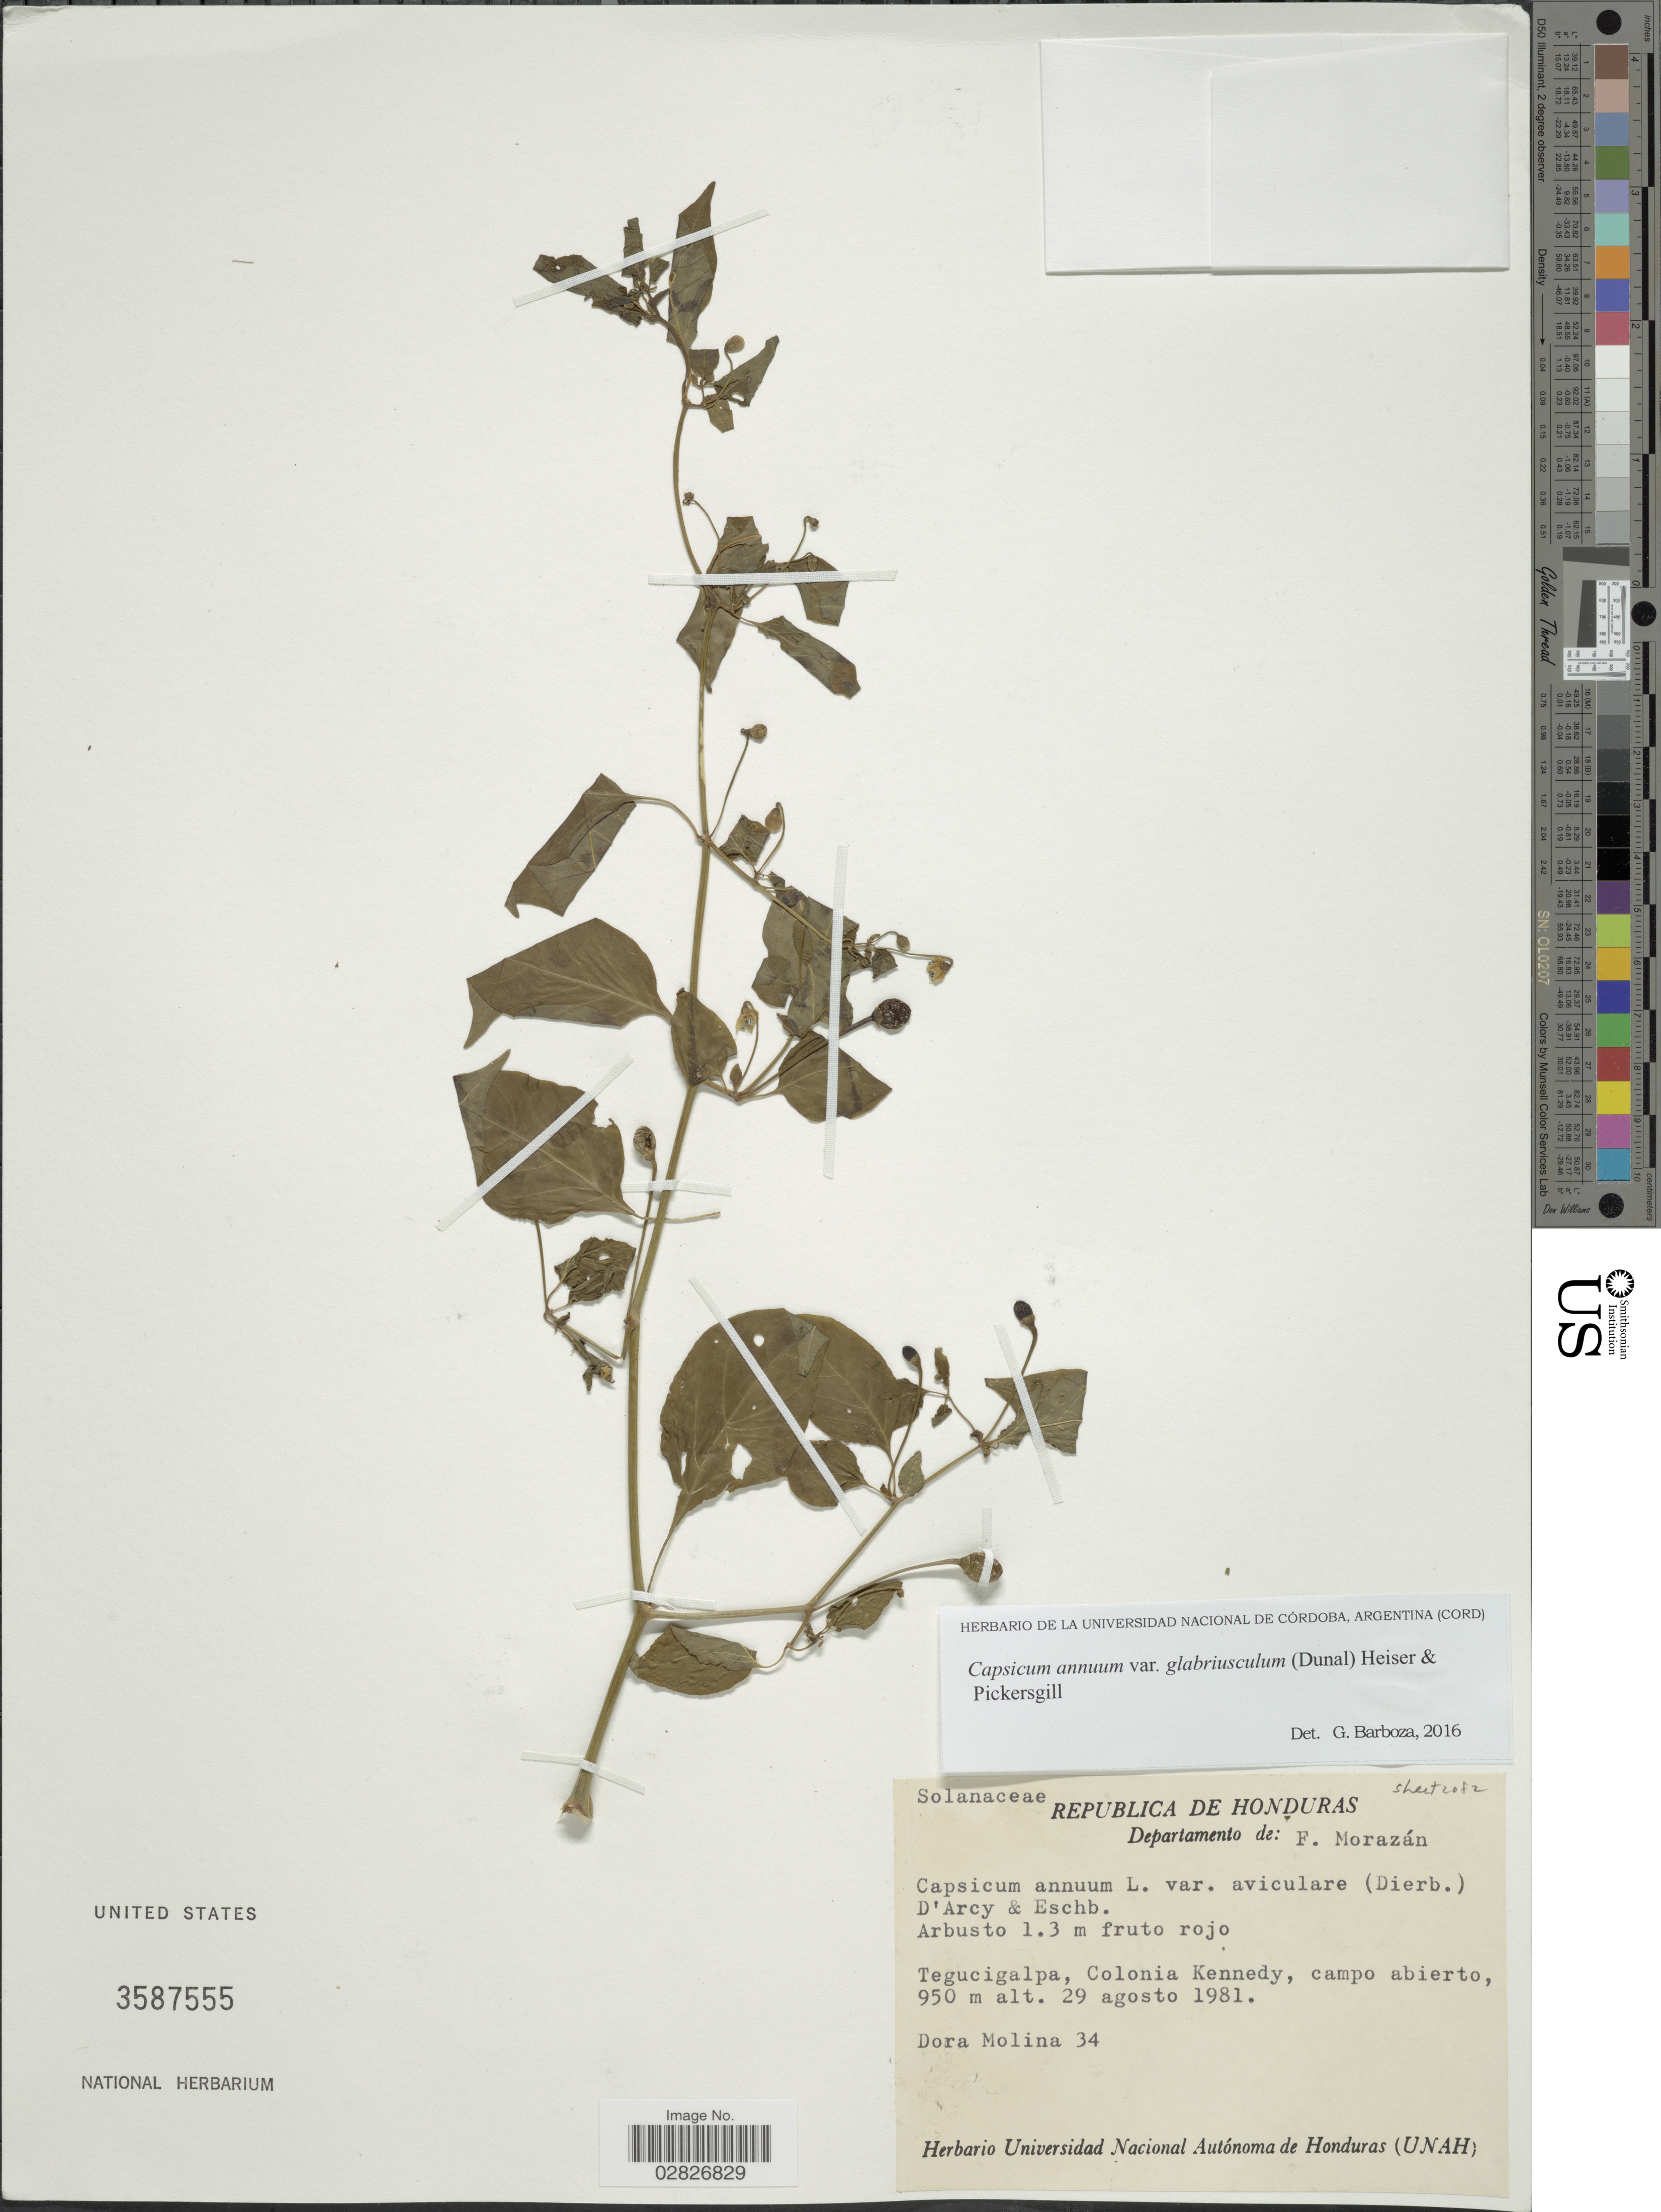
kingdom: Plantae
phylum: Tracheophyta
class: Magnoliopsida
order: Solanales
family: Solanaceae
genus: Capsicum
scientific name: Capsicum annuum var. glabriusculum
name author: (Dunal) Heiser & Pickersgill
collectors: D. Molina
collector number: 34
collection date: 1981-08-29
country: Honduras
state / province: Fco. Morazán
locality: Departamento de F. Morazán, Tegucigalpa, Colonia Kennedy, campo abierto.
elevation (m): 950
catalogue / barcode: US 3587555